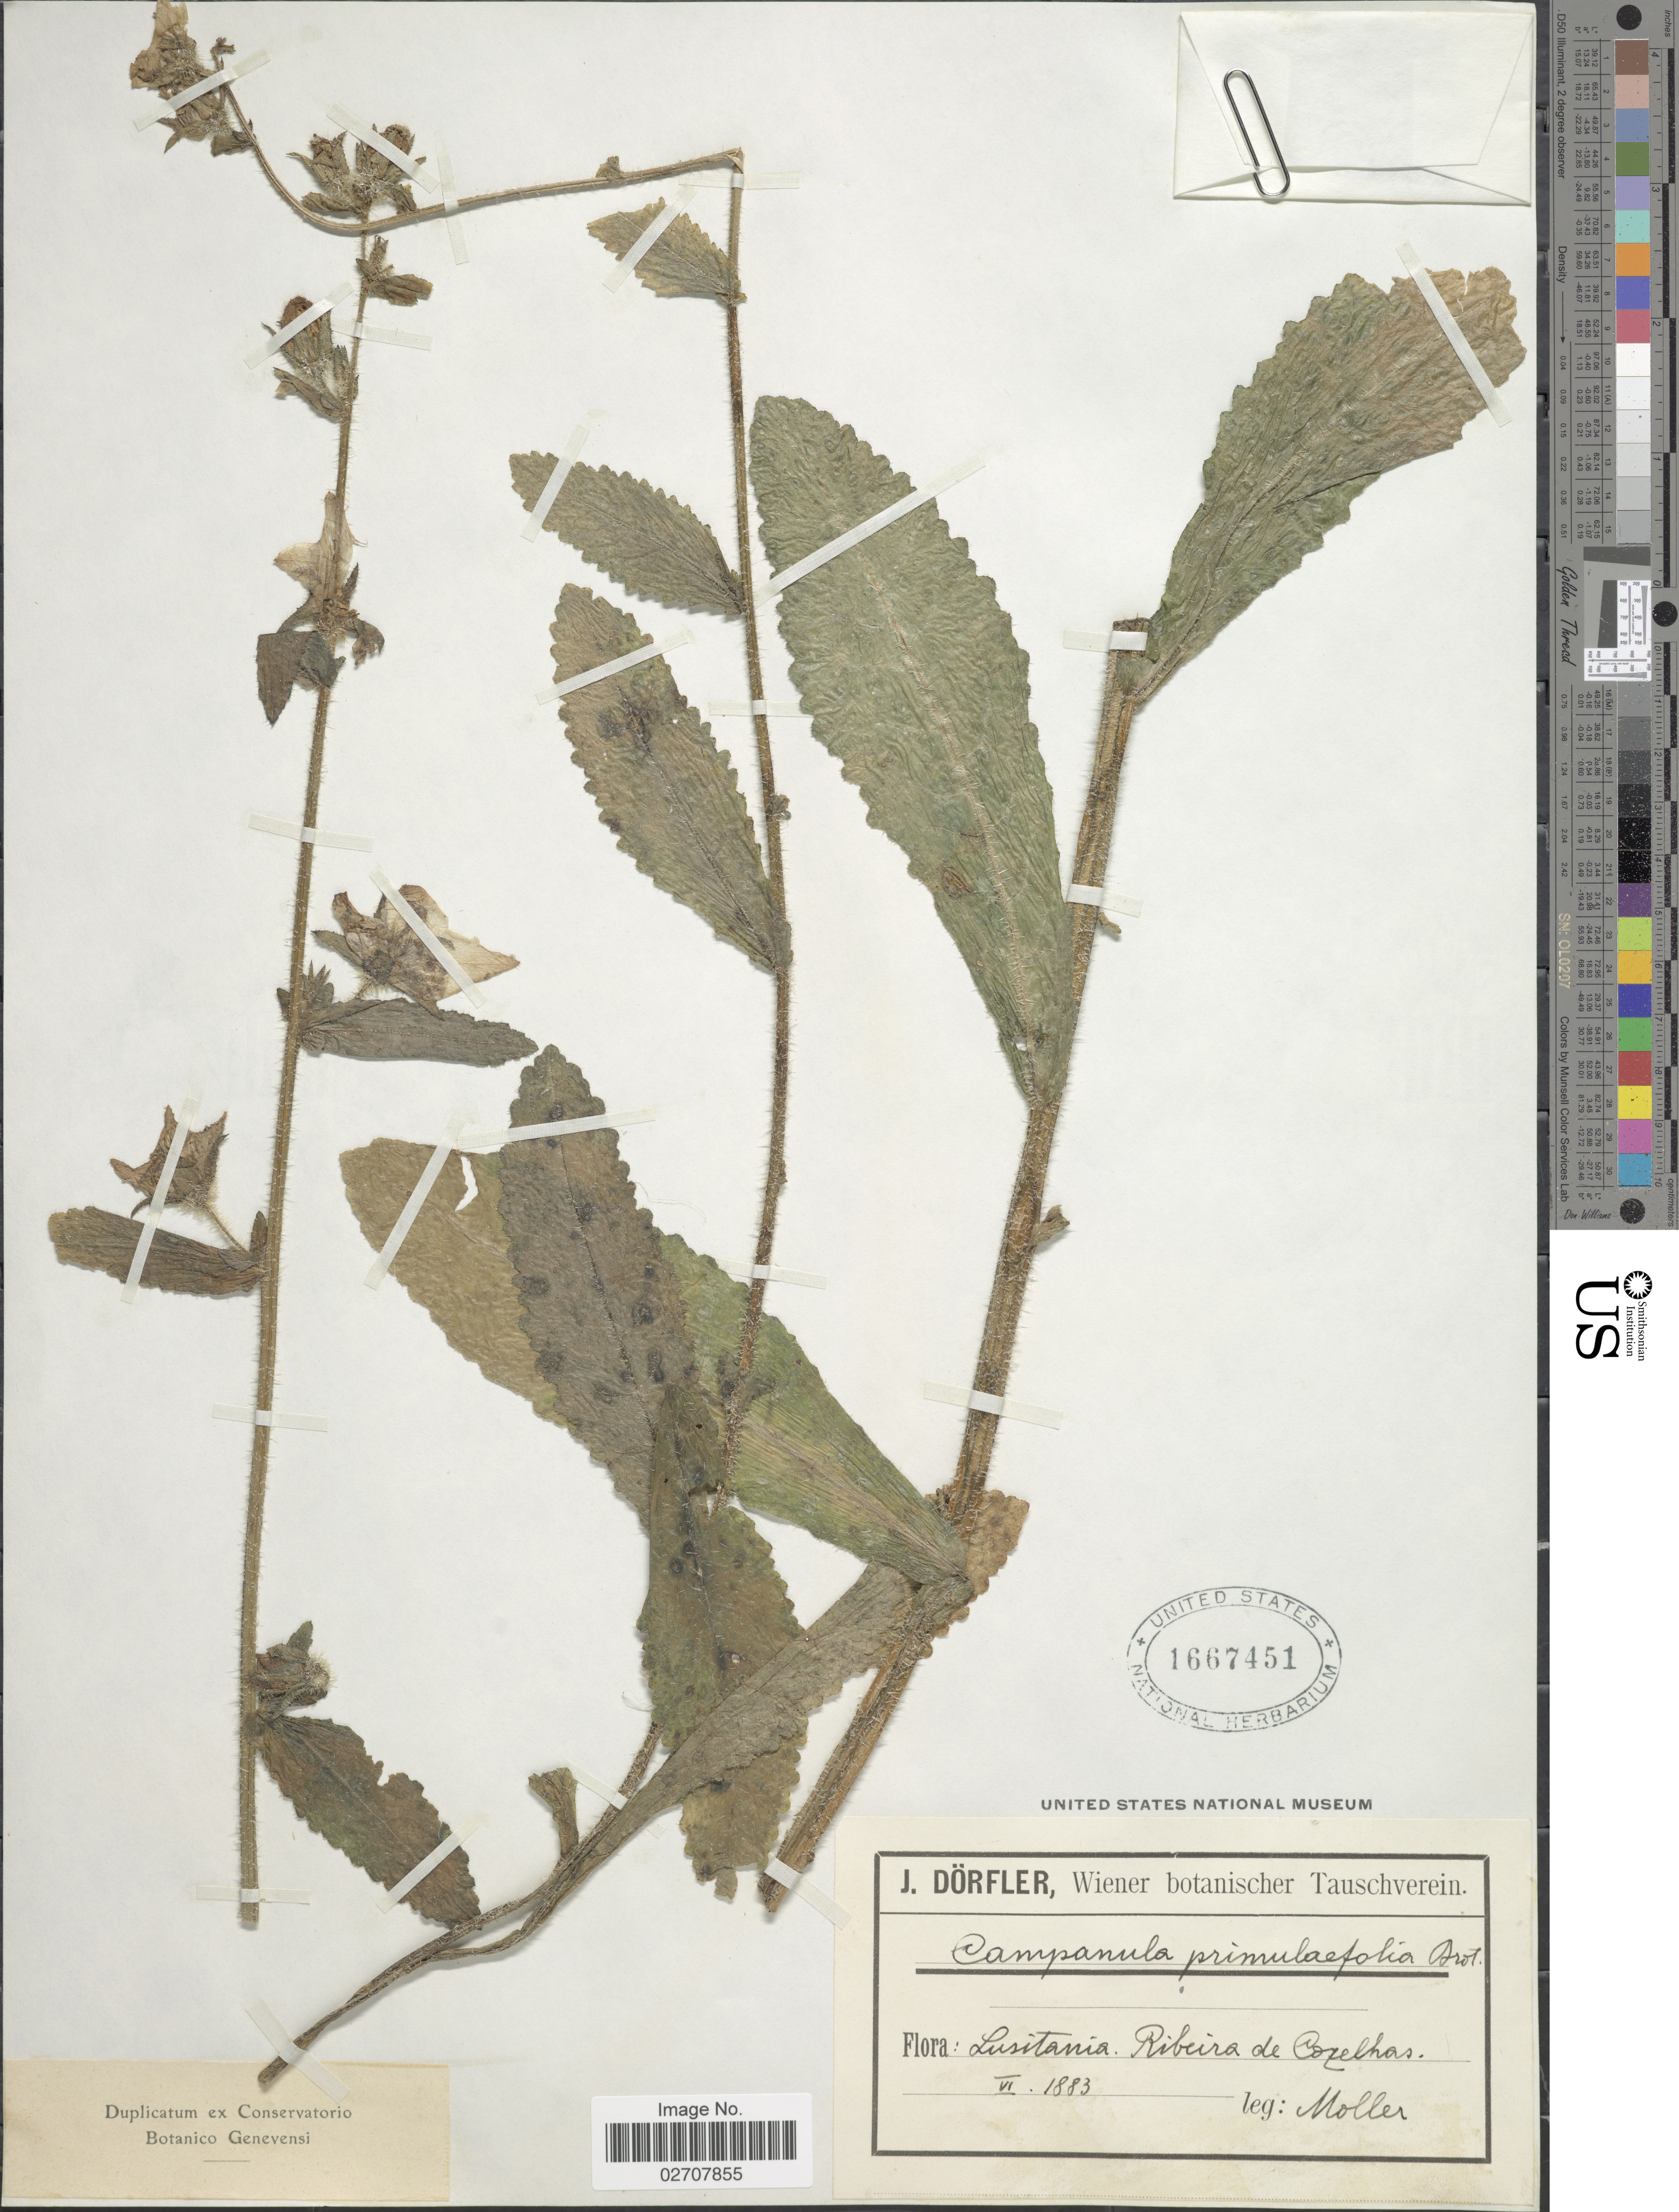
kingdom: Plantae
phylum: Tracheophyta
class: Magnoliopsida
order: Asterales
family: Campanulaceae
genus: Campanula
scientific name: Campanula primulaefolia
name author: Brot.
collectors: -. Moller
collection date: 1883-06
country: Portugal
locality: Lusitania. Ribeira de Cozelhas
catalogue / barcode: US 1667451